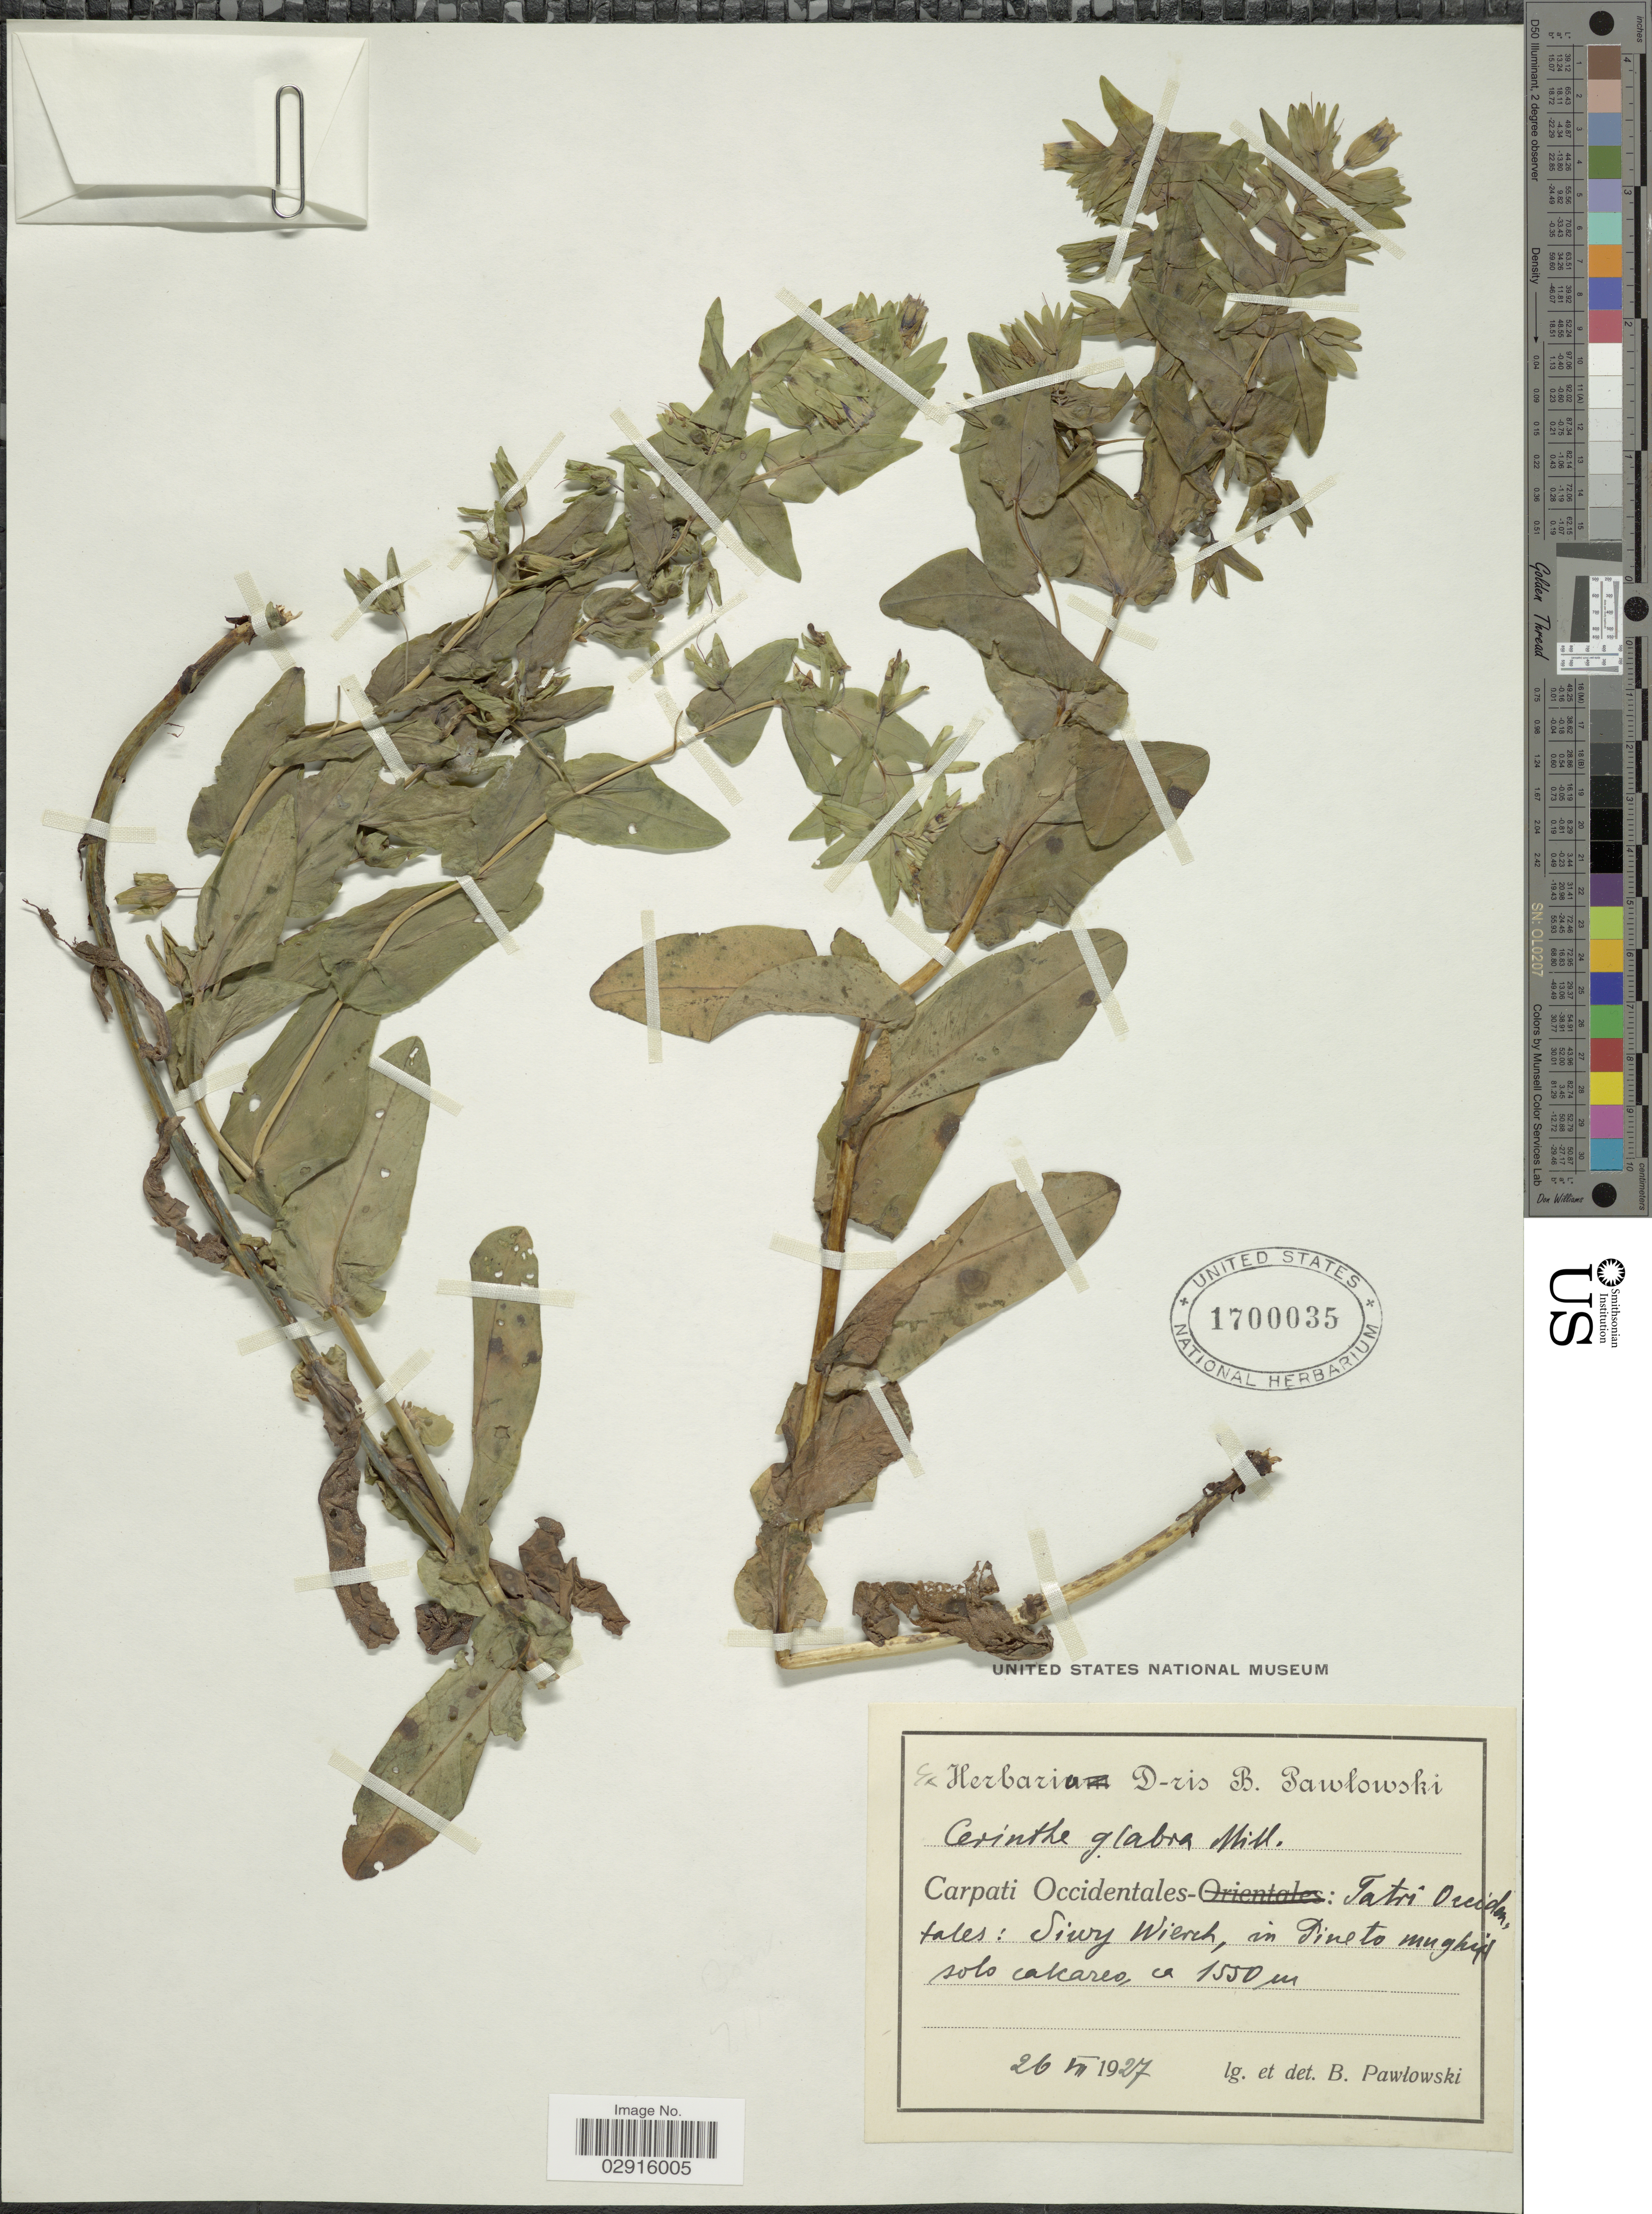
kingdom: Plantae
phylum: Tracheophyta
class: Magnoliopsida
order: Boraginales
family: Boraginaceae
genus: Cerinthe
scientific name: Cerinthe glabra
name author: Mill.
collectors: B. Pawlowski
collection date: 1927-07-26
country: Slovakia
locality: Carpati Occidentales, Tatri Occidentales, Siwy Wierch, in Pineto mughis solo calcares.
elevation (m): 1550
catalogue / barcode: US 1700035